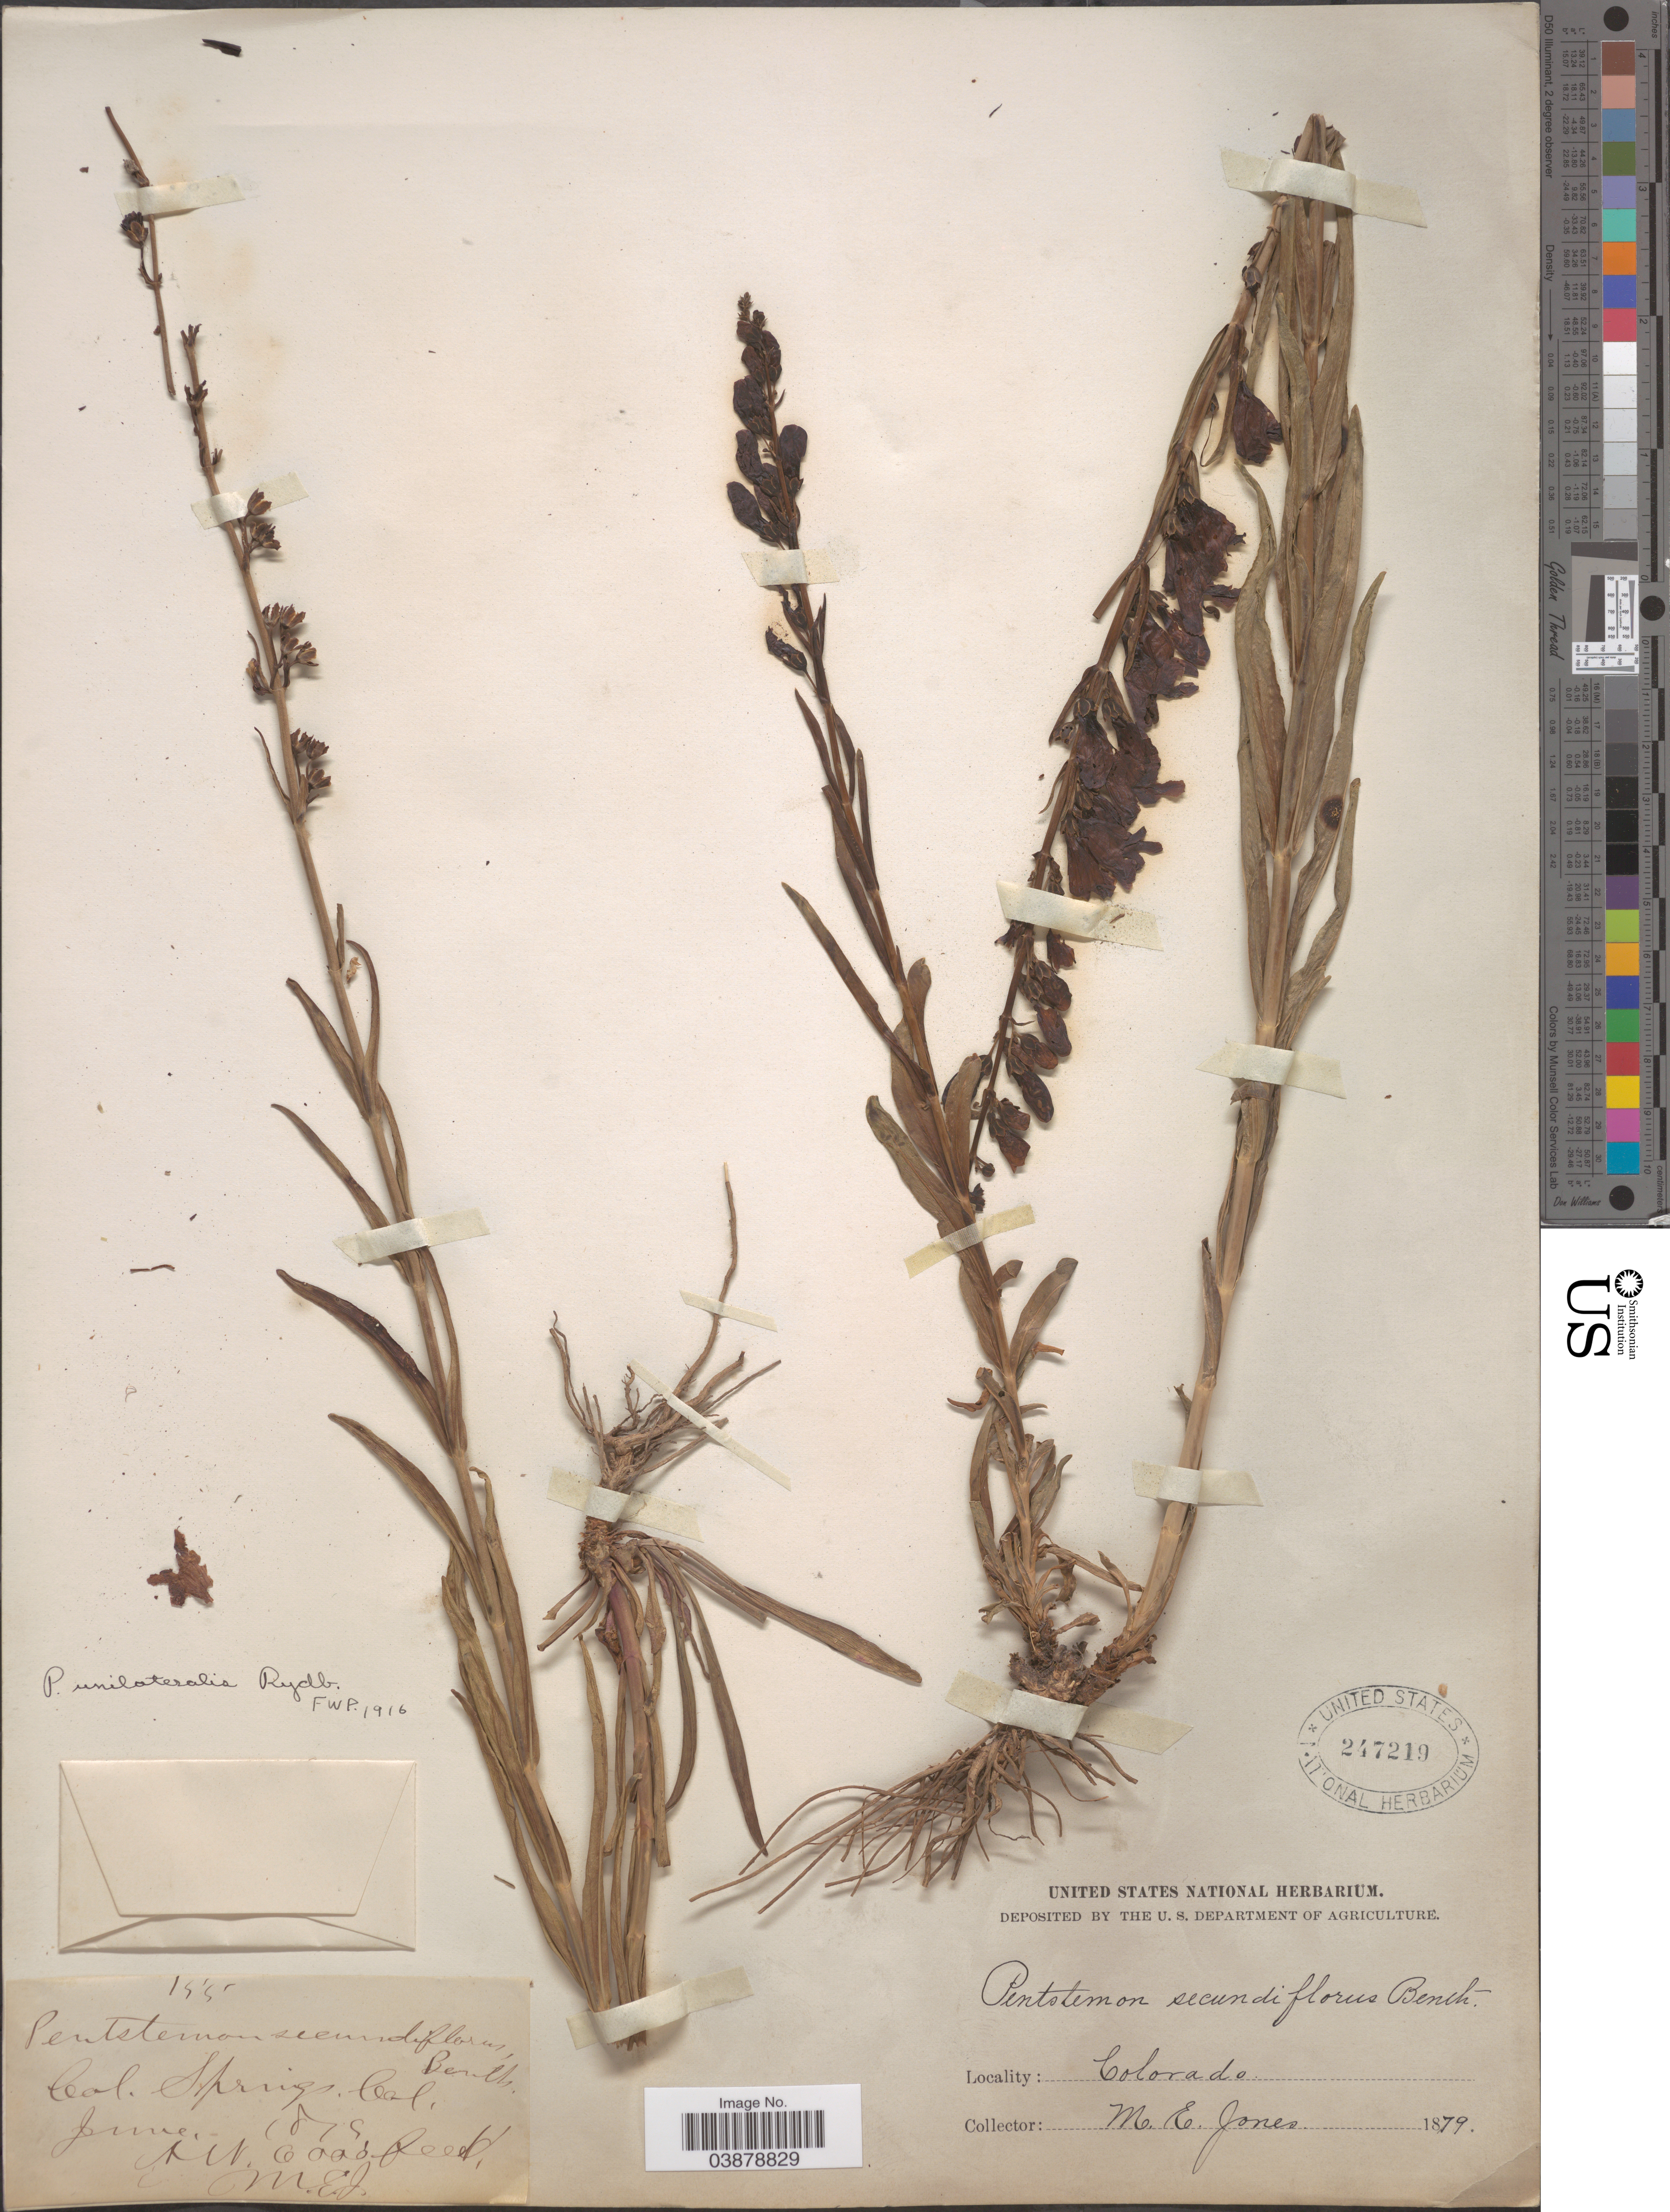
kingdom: Plantae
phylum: Tracheophyta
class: Magnoliopsida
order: Lamiales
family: Plantaginaceae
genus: Penstemon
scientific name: Penstemon unilateralis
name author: Rydb.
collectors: M. E. Jones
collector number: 155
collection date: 1879-06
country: United States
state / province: Colorado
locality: Col. Springs.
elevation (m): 1829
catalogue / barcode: US 247219